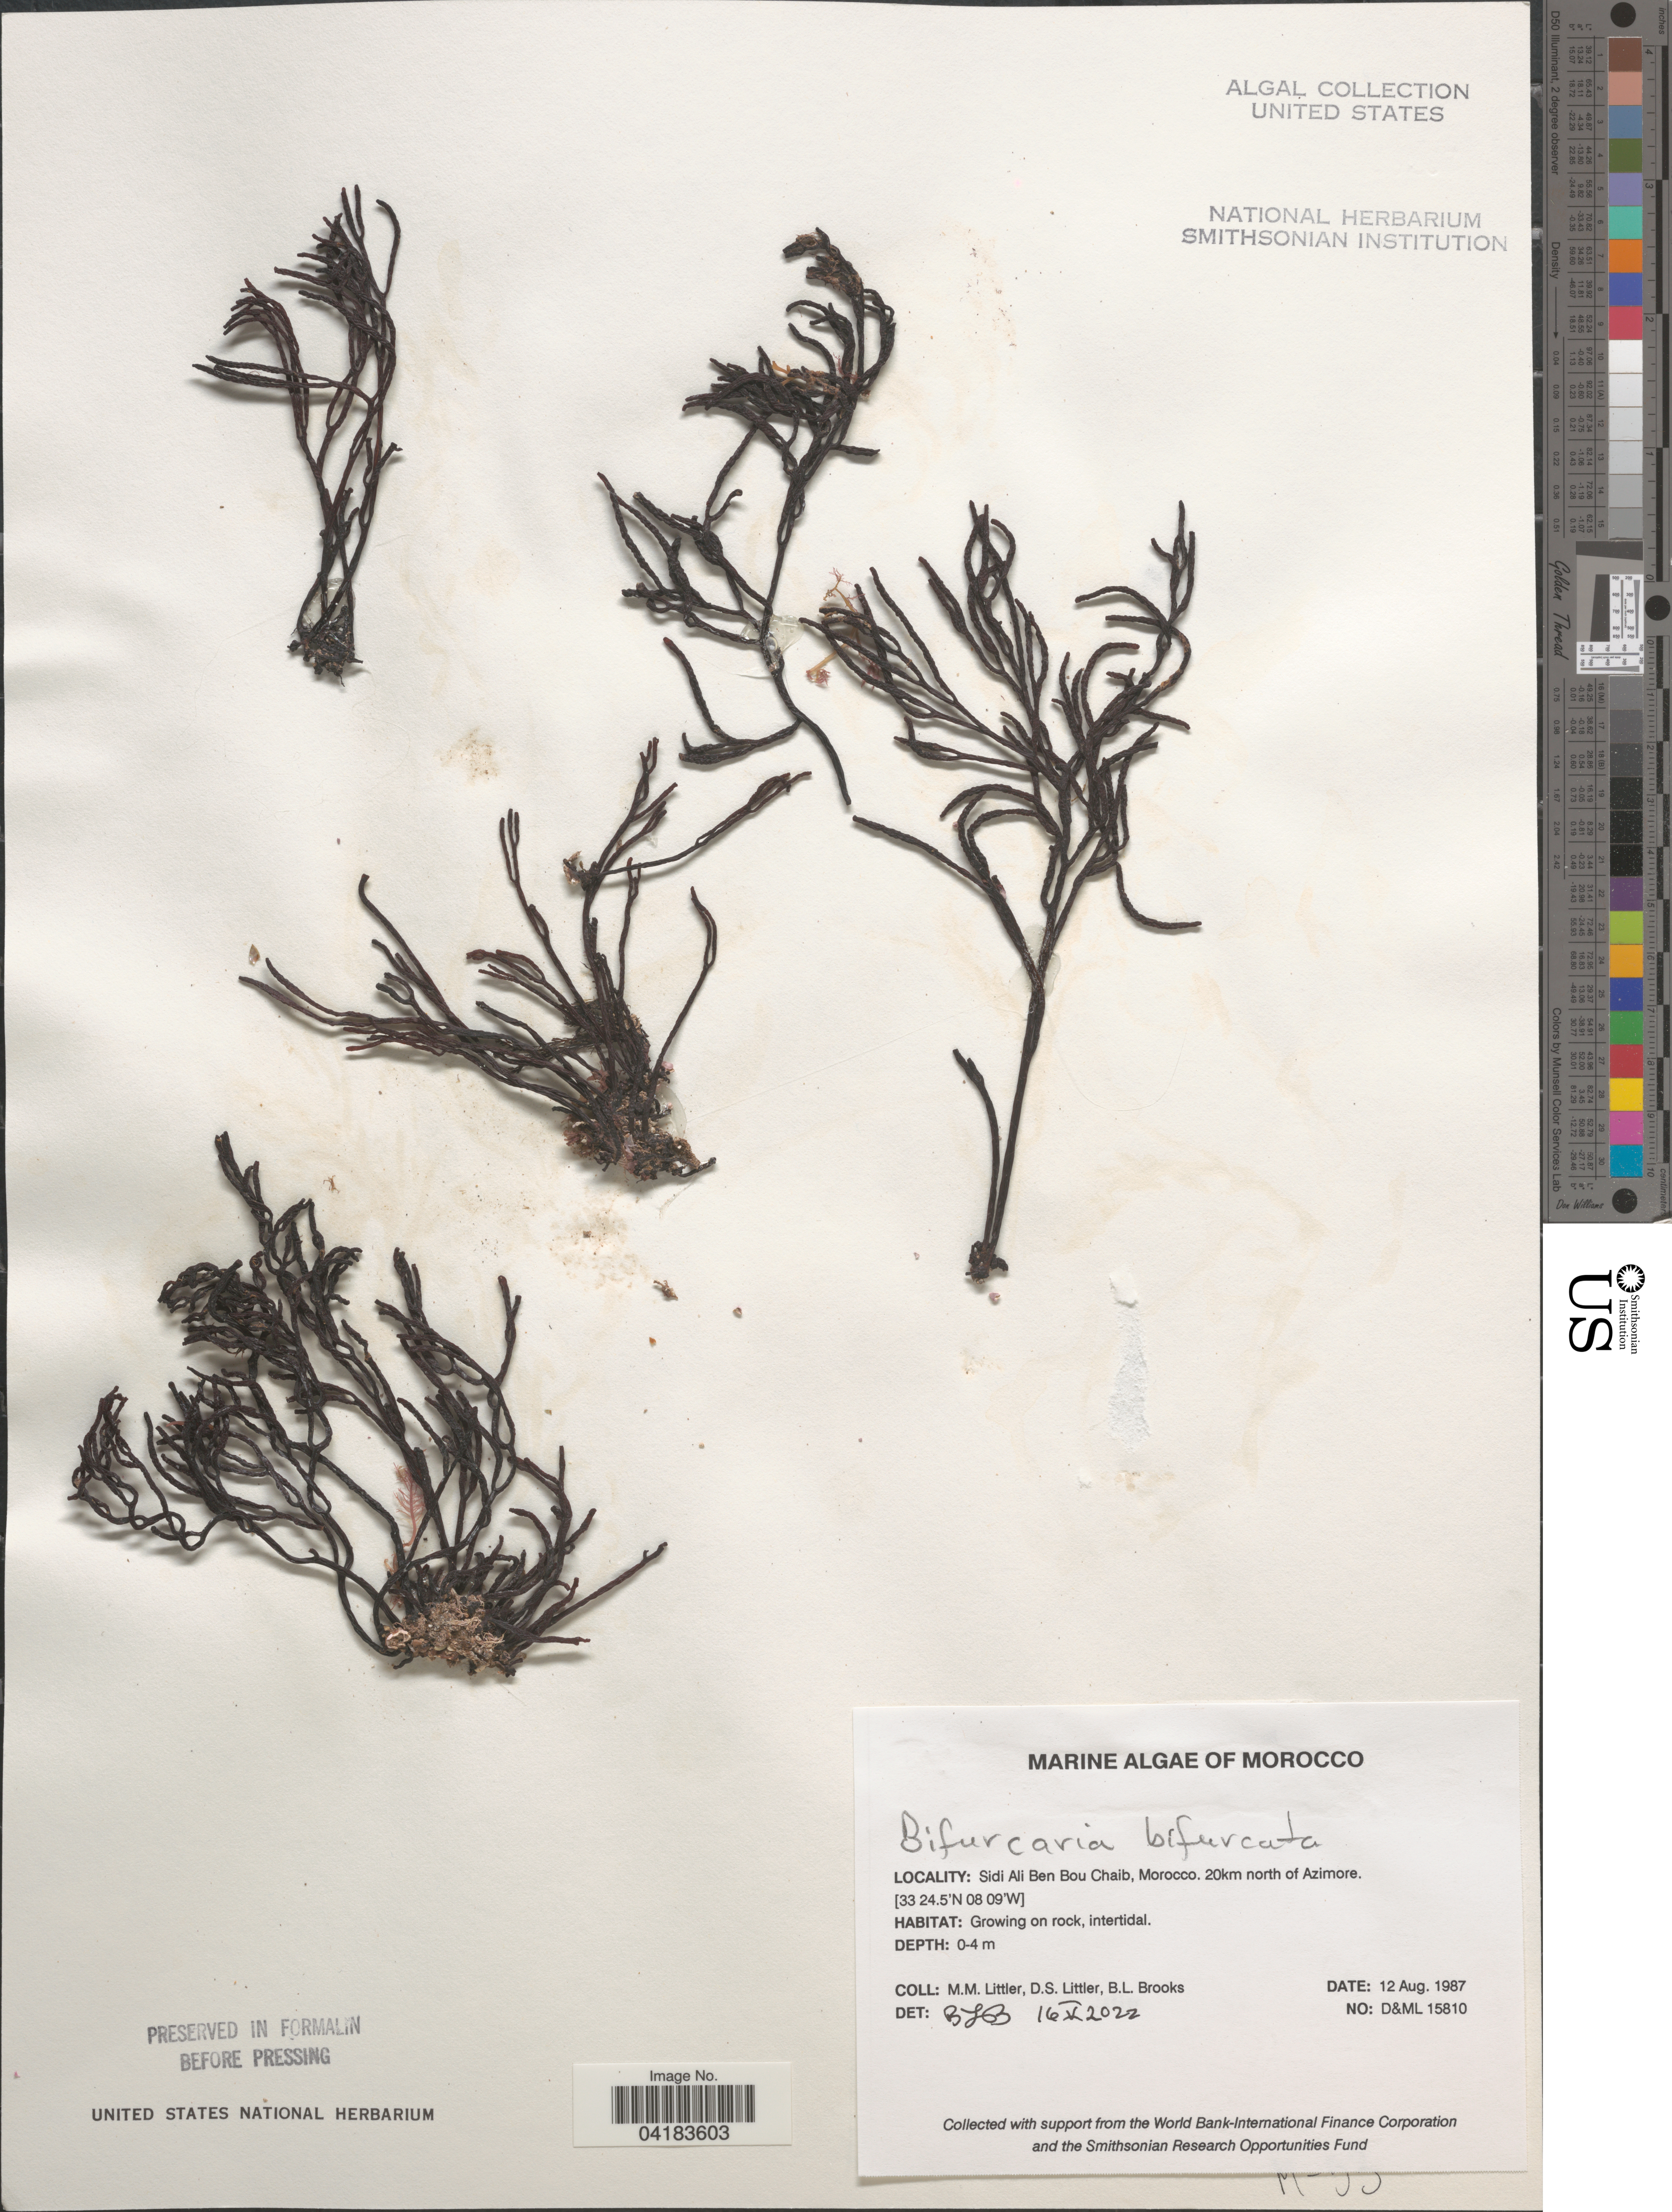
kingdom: Chromista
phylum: Ochrophyta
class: Phaeophyceae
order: Fucales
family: Sargassaceae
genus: Bifurcaria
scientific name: Bifurcaria bifurcata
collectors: D. S. Littler & B. Brooks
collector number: D&ML15810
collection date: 1987-08-12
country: Morocco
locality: Sidi Ali Ben Bou Chaib. 20km north of Azimore.